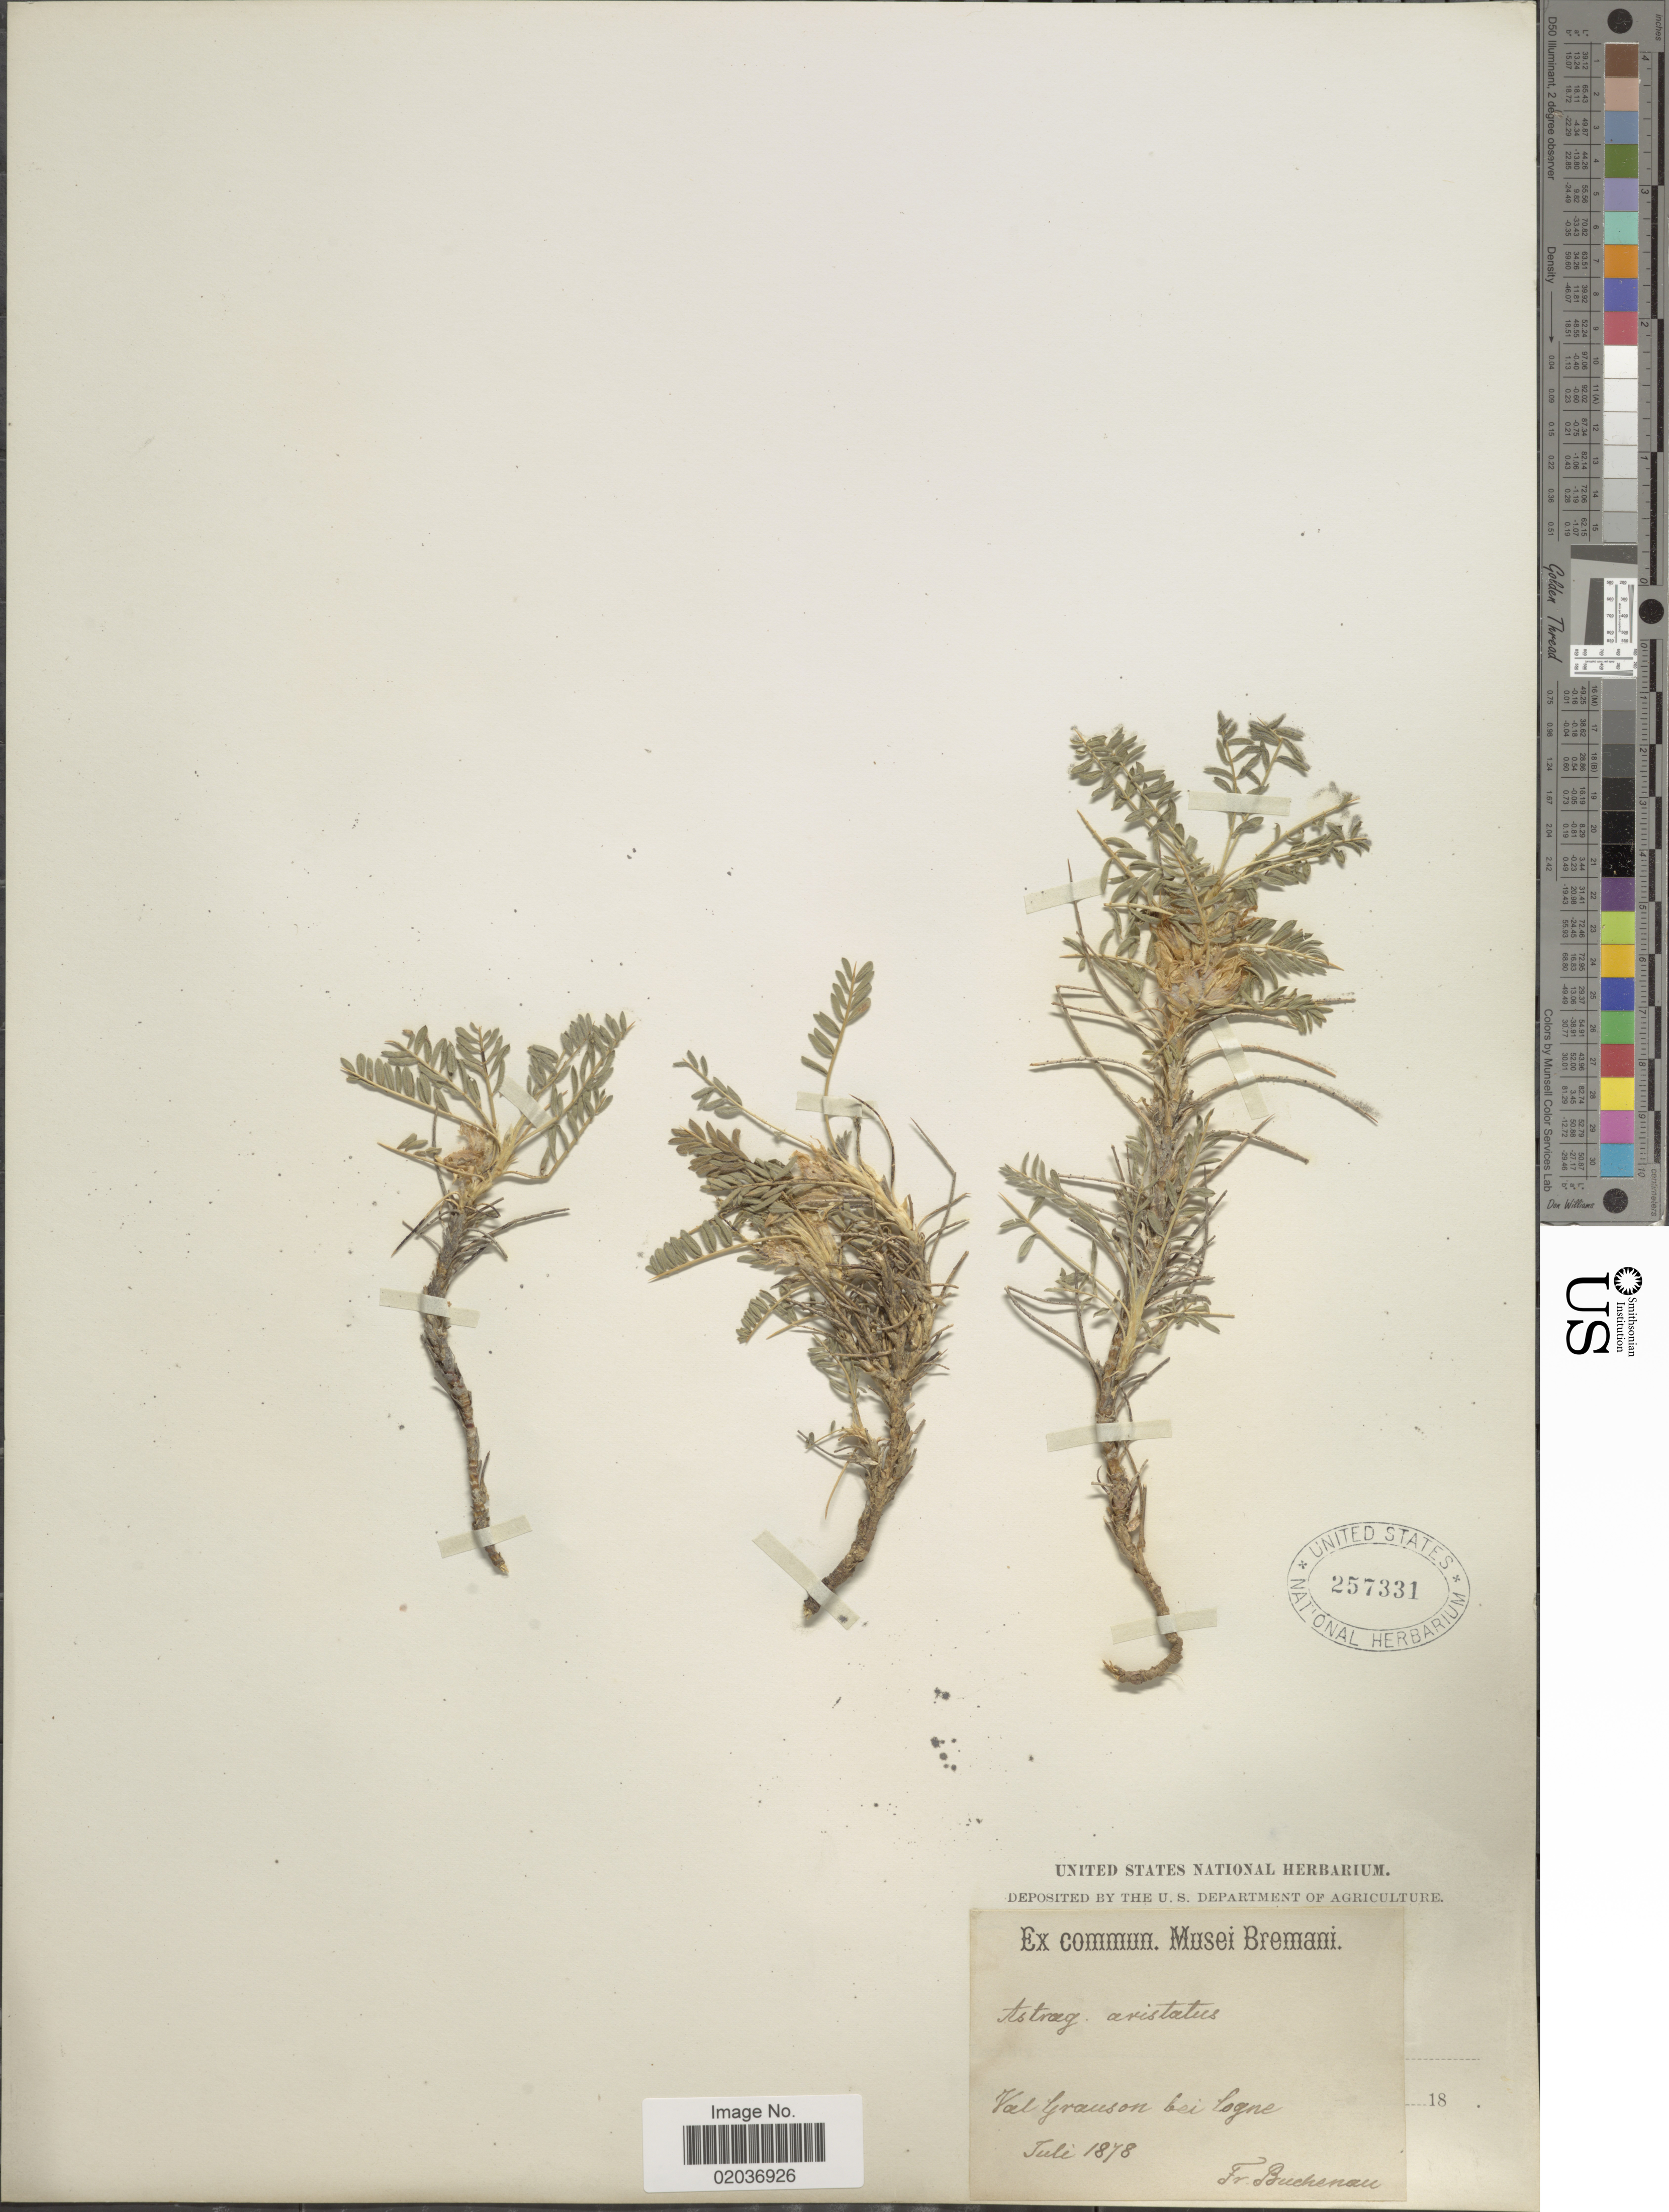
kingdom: Plantae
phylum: Tracheophyta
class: Magnoliopsida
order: Fabales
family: Fabaceae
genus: Astragalus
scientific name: Astragalus aristatus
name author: L'Hér.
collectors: F. Buchenau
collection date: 1878-07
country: Italy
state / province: Valle d'Aosta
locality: Val de Grauson bei Cogne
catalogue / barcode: US 257331